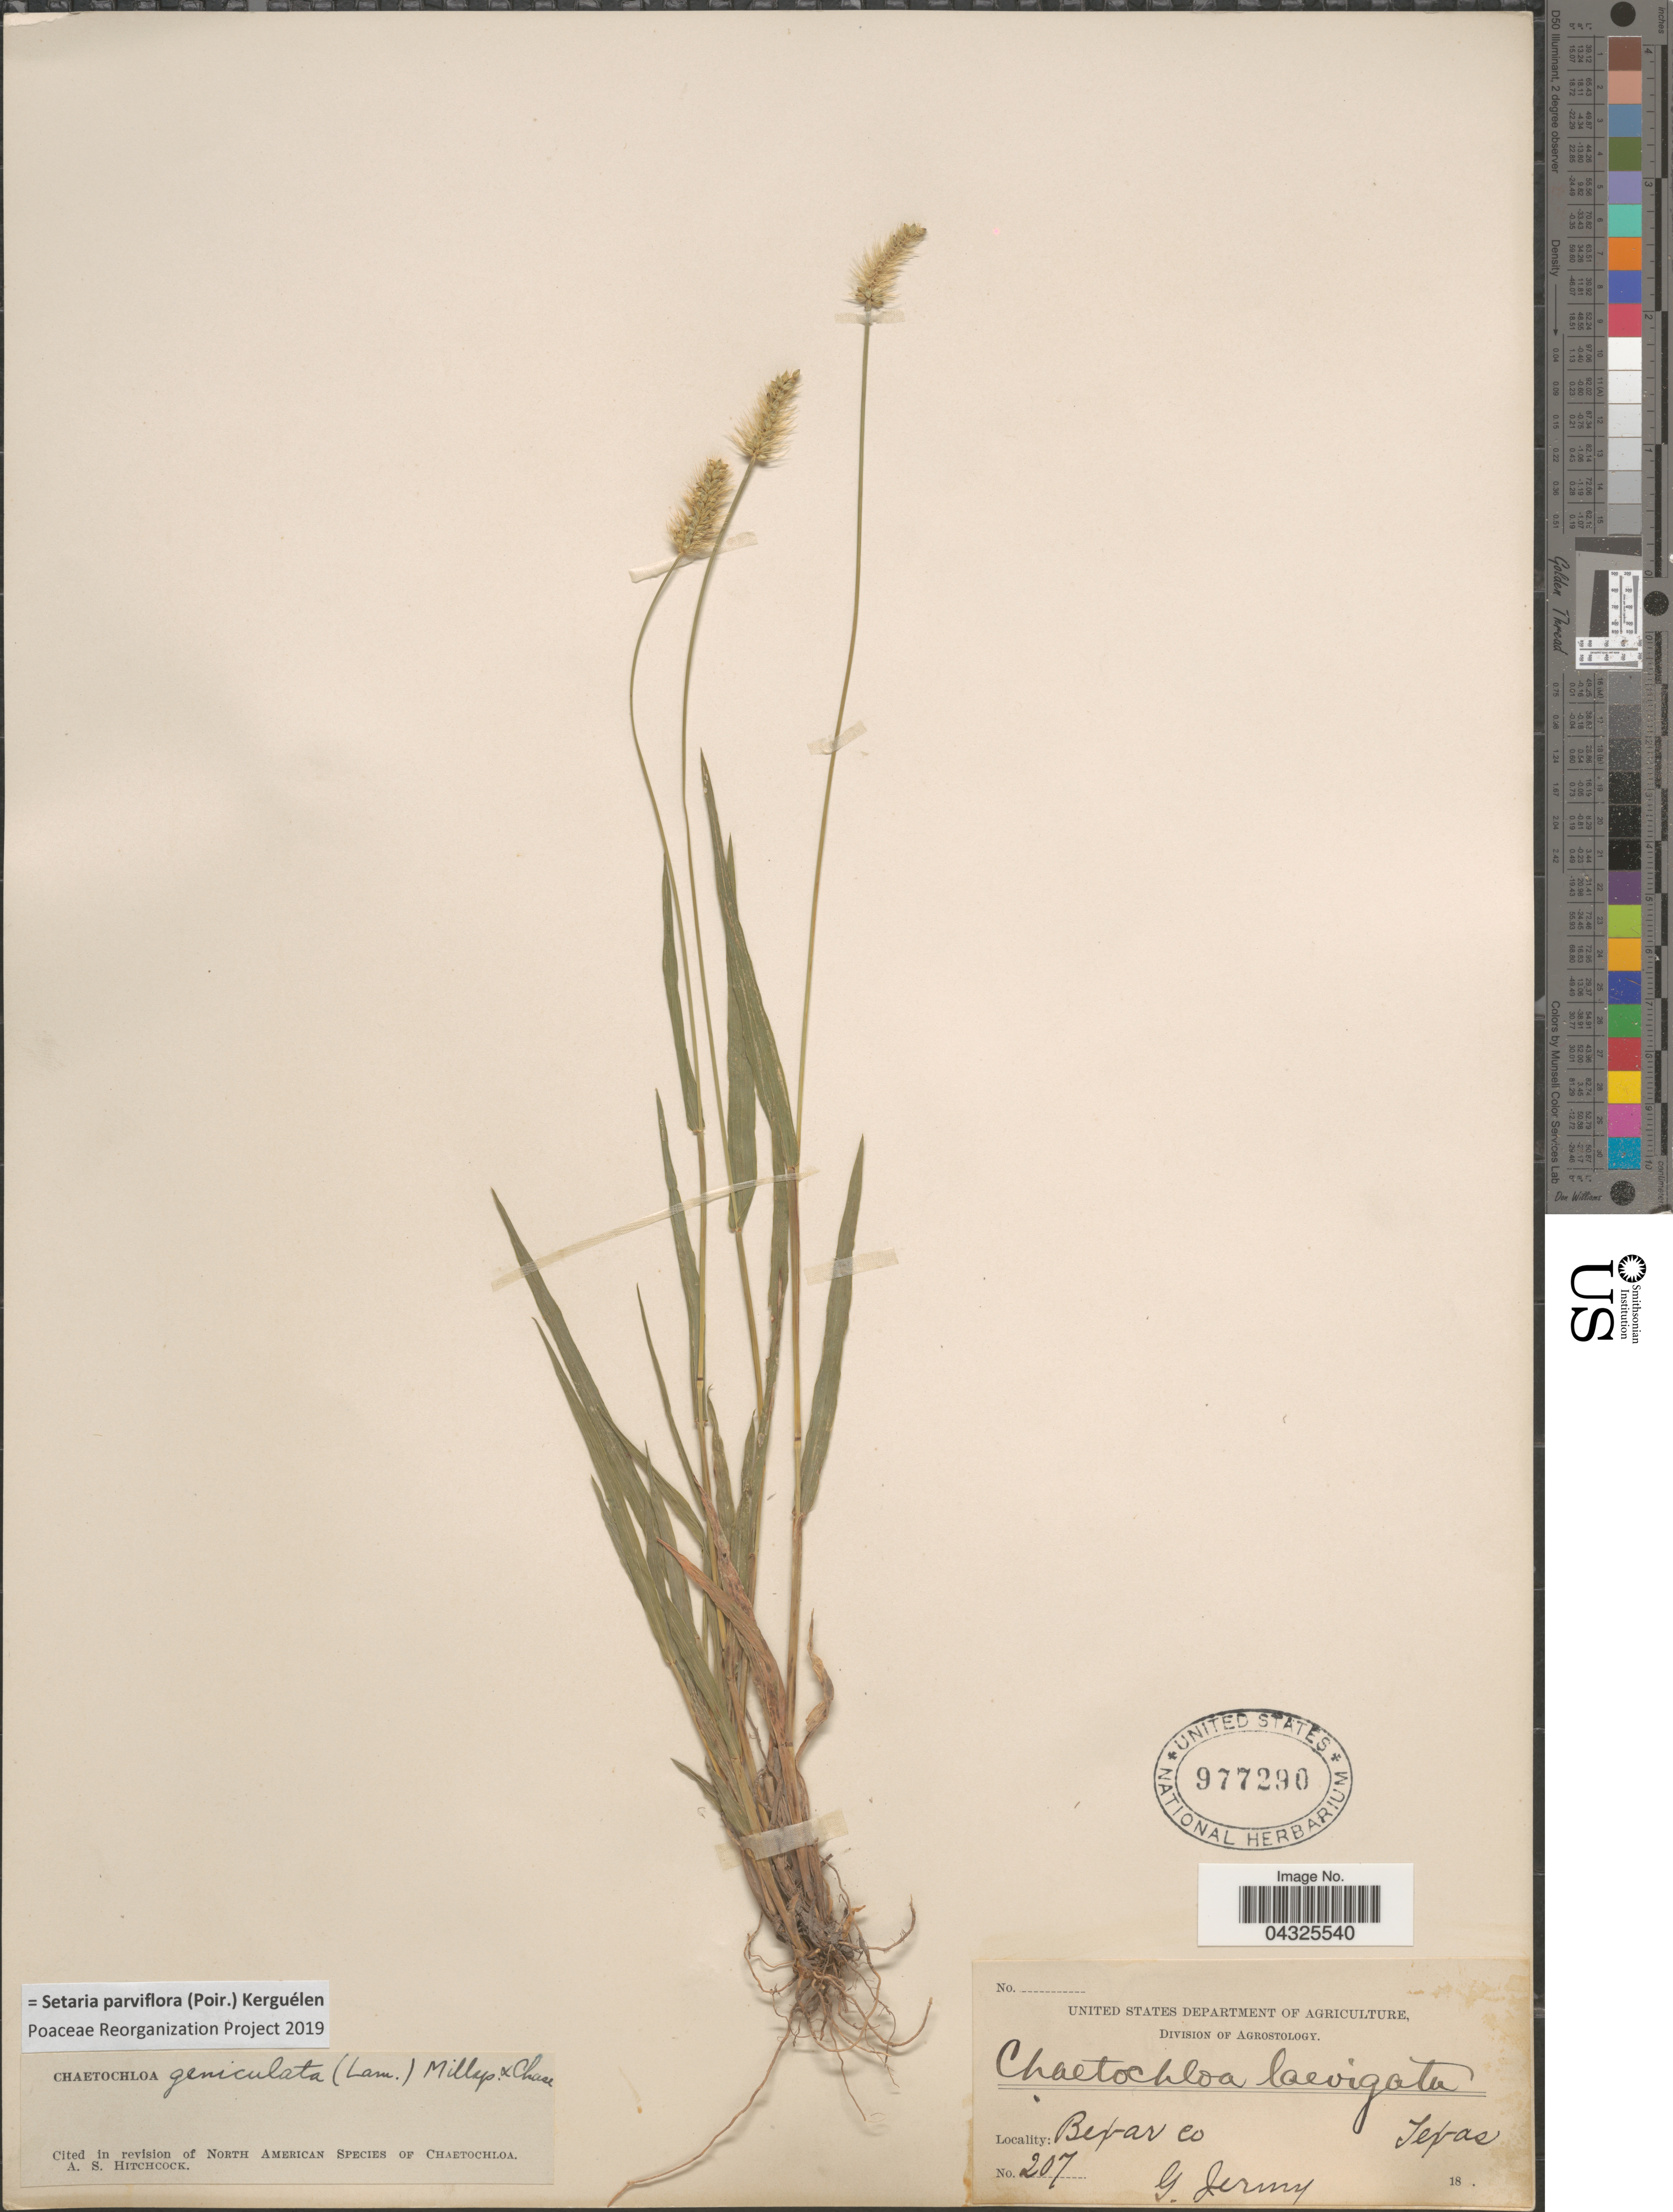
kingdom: Plantae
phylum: Tracheophyta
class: Liliopsida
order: Poales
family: Poaceae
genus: Setaria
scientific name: Setaria parviflora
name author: (Poir.) Kerguélen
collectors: G. Jermy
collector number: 207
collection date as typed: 18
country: United States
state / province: Texas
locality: Bexar Co.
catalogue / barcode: US 977290